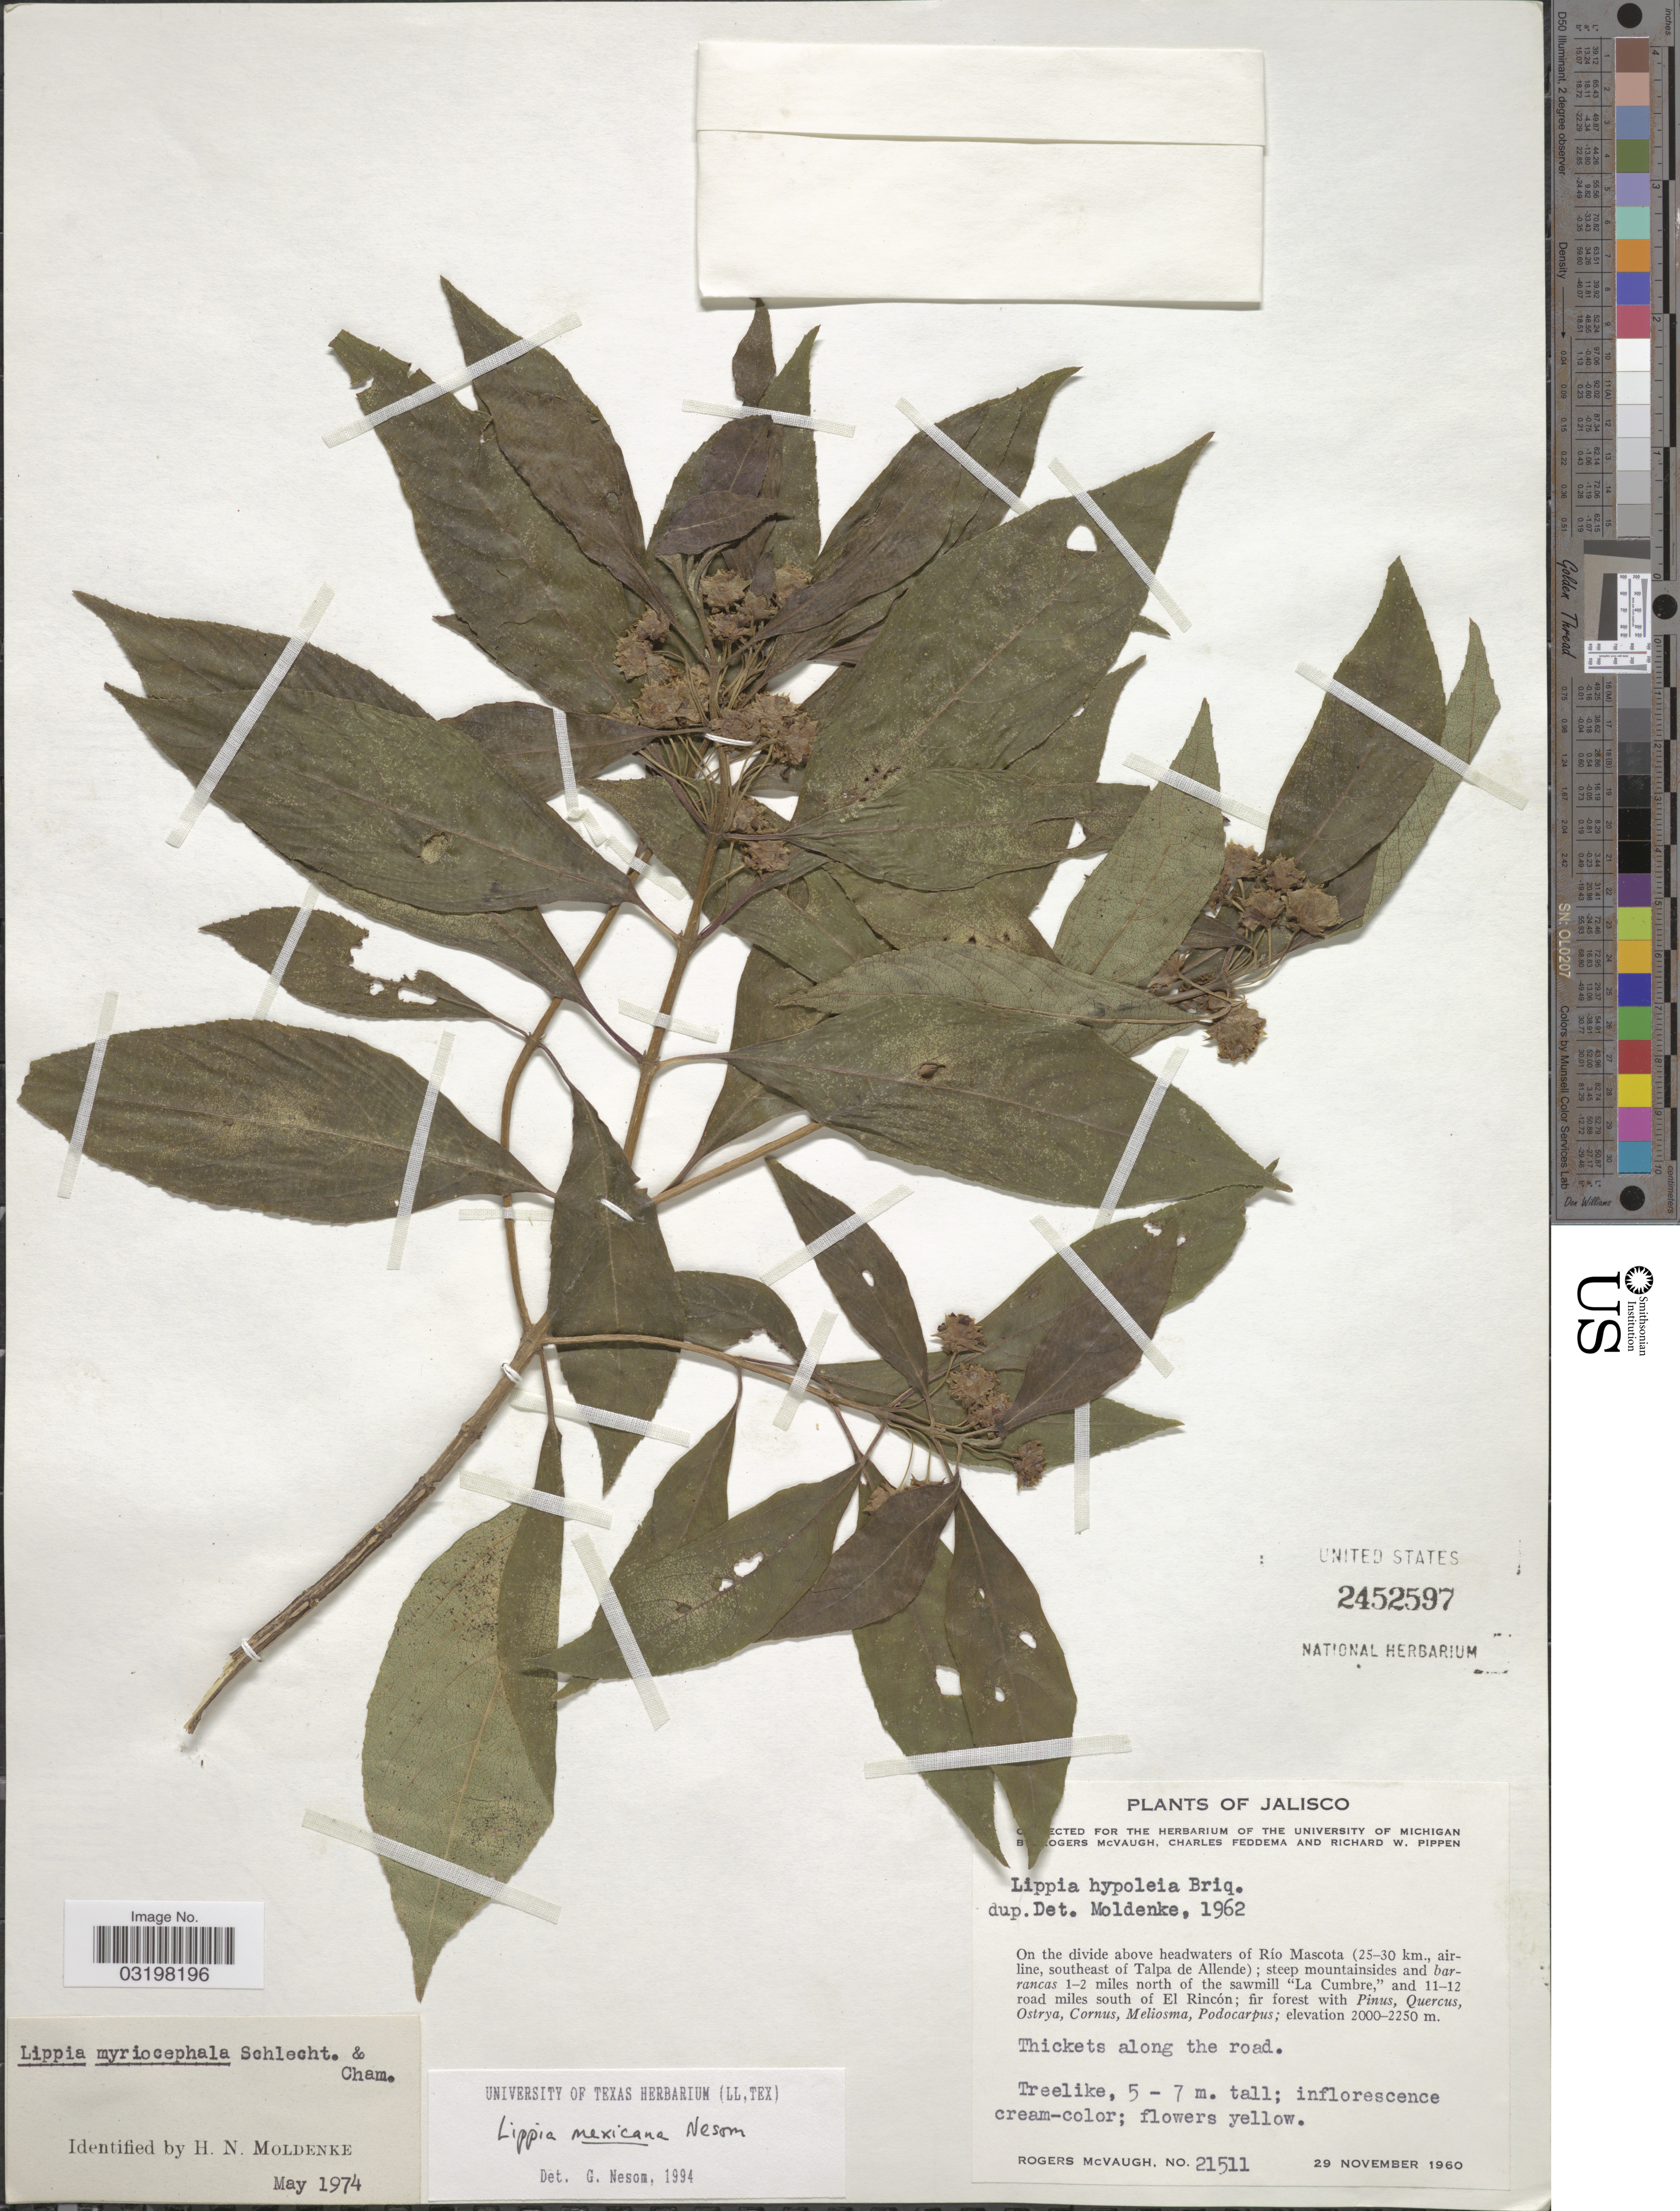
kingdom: Plantae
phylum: Tracheophyta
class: Magnoliopsida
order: Lamiales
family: Verbenaceae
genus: Lippia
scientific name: Lippia mexicana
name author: G.L. Nesom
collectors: R. McVaugh, C. Feddema & R. W. Pippen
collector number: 21511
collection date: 1960-11-29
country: Mexico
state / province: Jalisco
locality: On the divide above headwaters of Río Mascota (25-30 km., airline, southeast of Talpa de Allende); steep mountainsides and barrancas 1-2 miles north of the sawmill "La Cumbre," and 11-12 road miles south of El Rincón.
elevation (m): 2000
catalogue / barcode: US 2452597